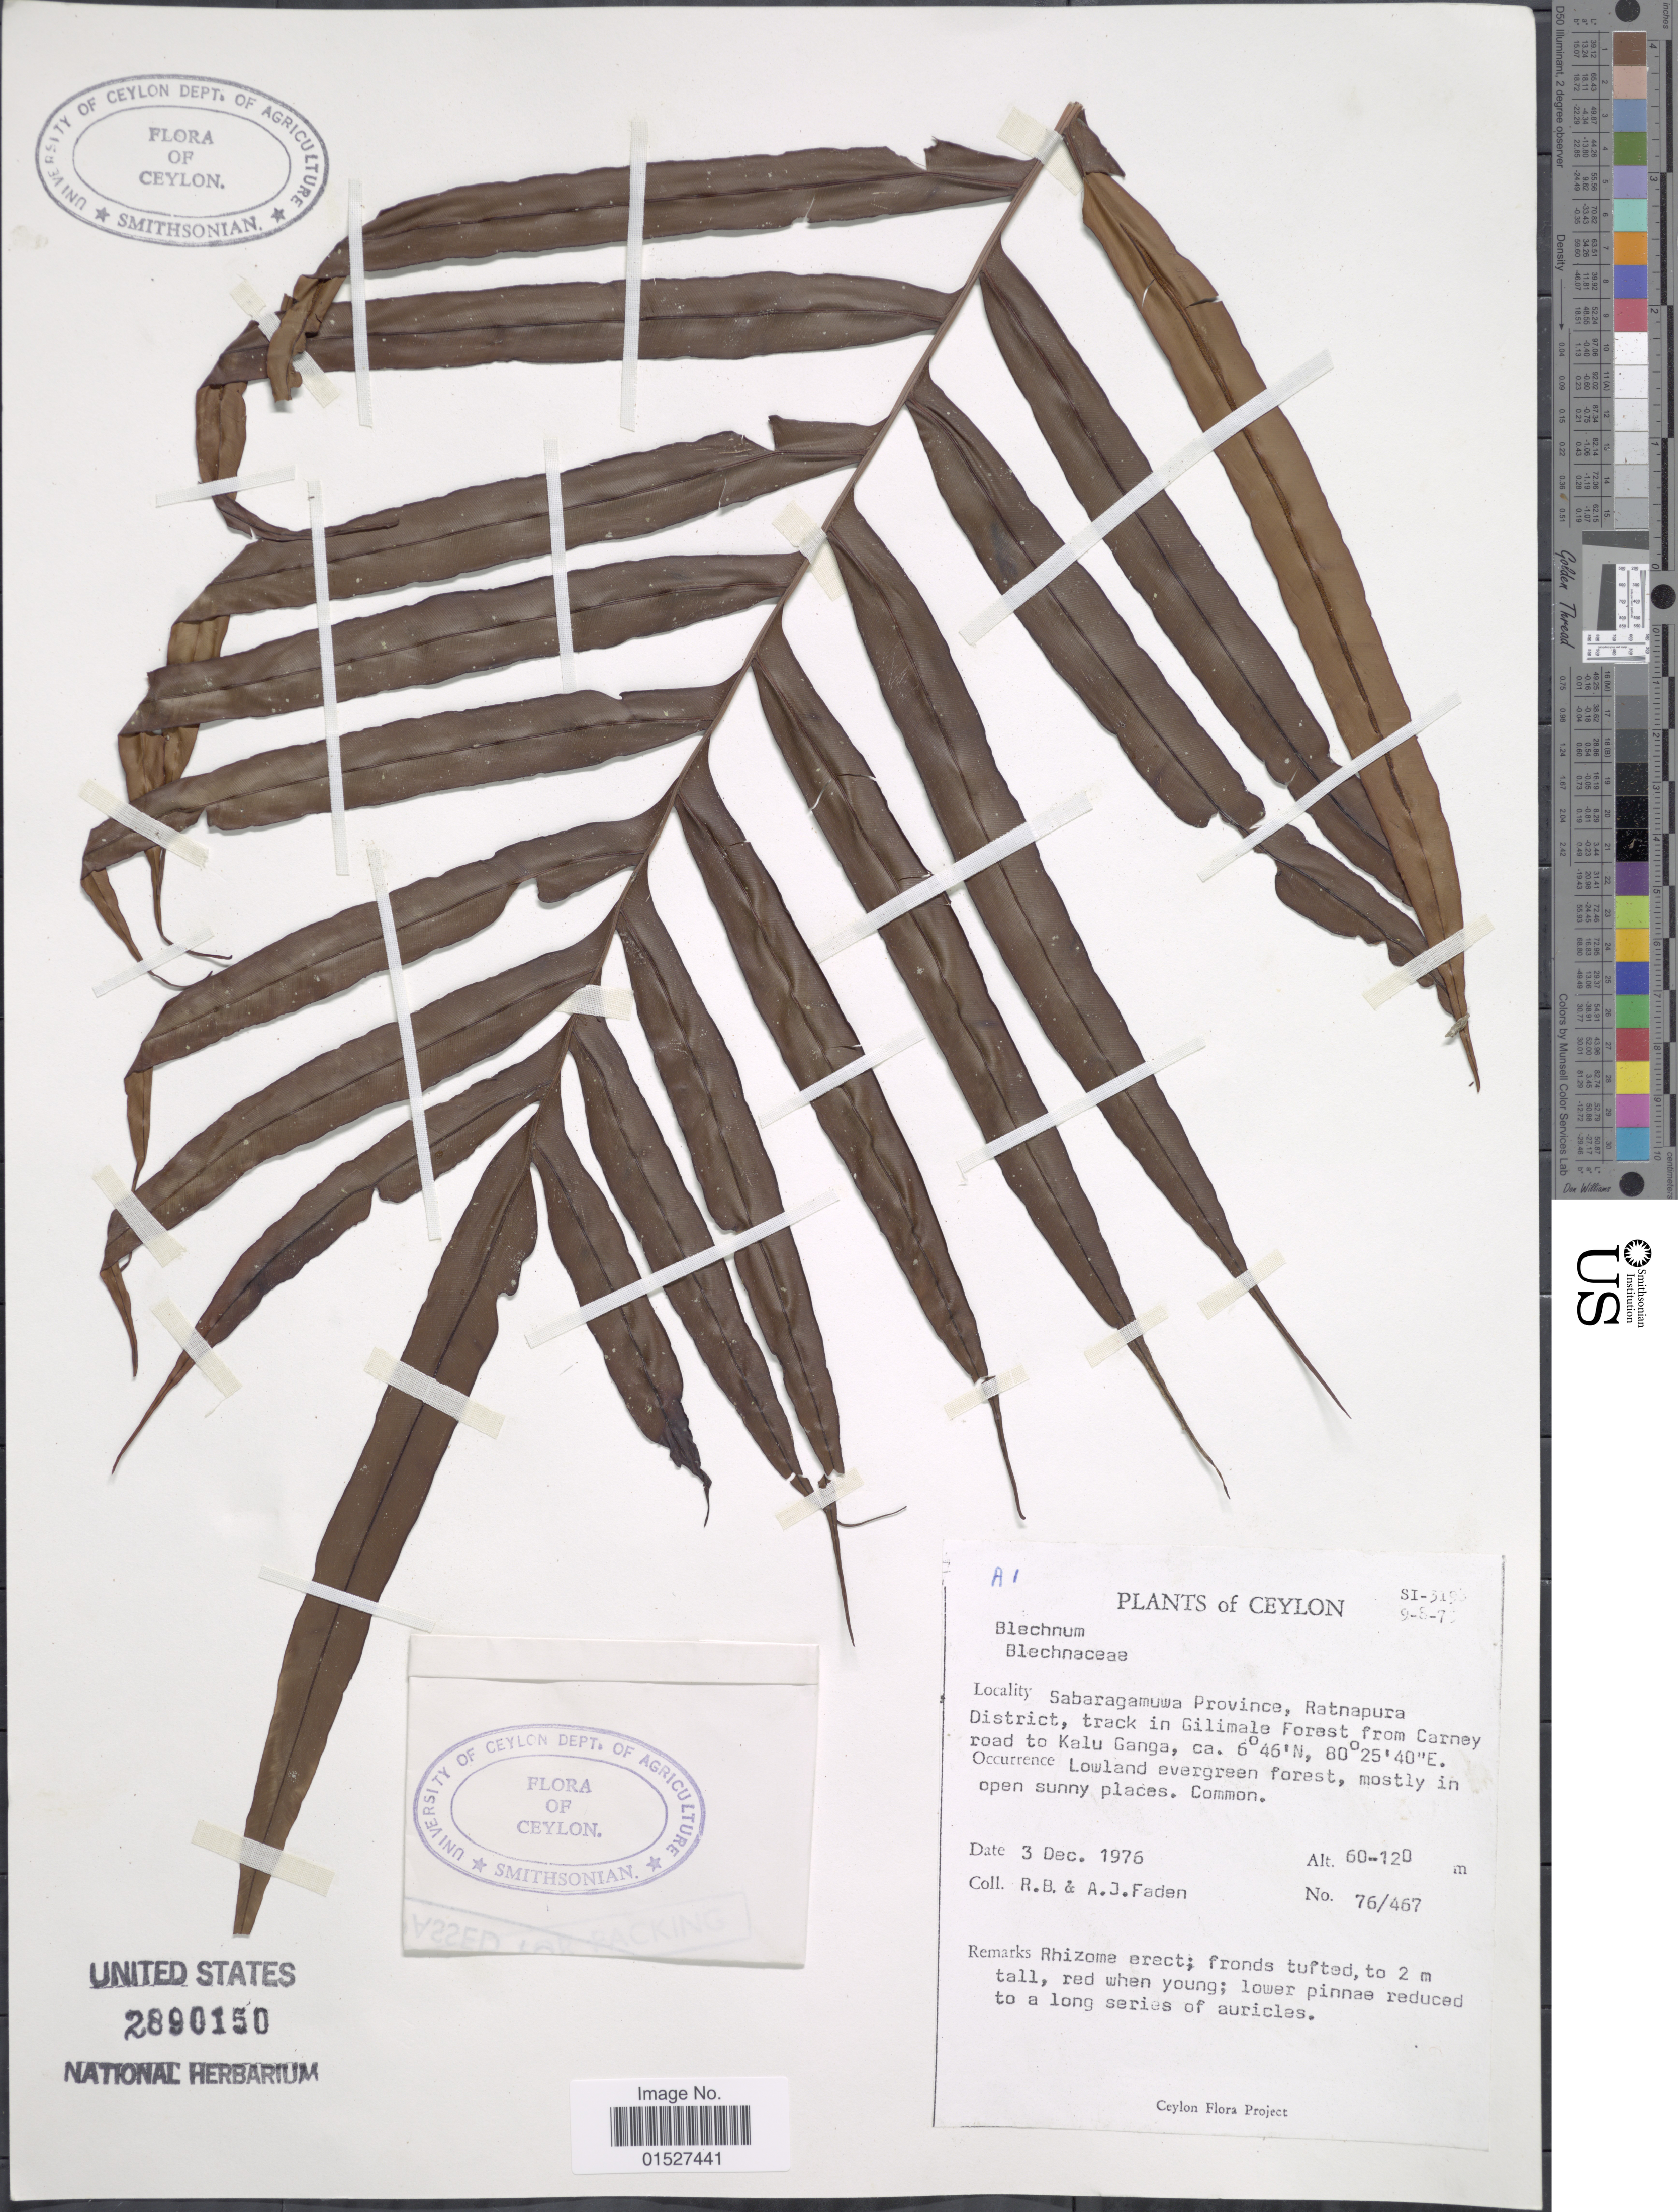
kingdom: Plantae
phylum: Tracheophyta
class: Polypodiopsida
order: Polypodiales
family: Blechnaceae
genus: Blechnum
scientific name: Blechnum sp.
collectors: R. B. Faden & A. J. Faden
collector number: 76/467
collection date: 1976-12-03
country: Sri Lanka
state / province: Sabaragamuwa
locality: Ceylon. Sabaragamuwa Province, Ratnapura District, track in Gilimale Forest from Carney road to Kalu Ganga.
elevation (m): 60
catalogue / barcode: US 2890150